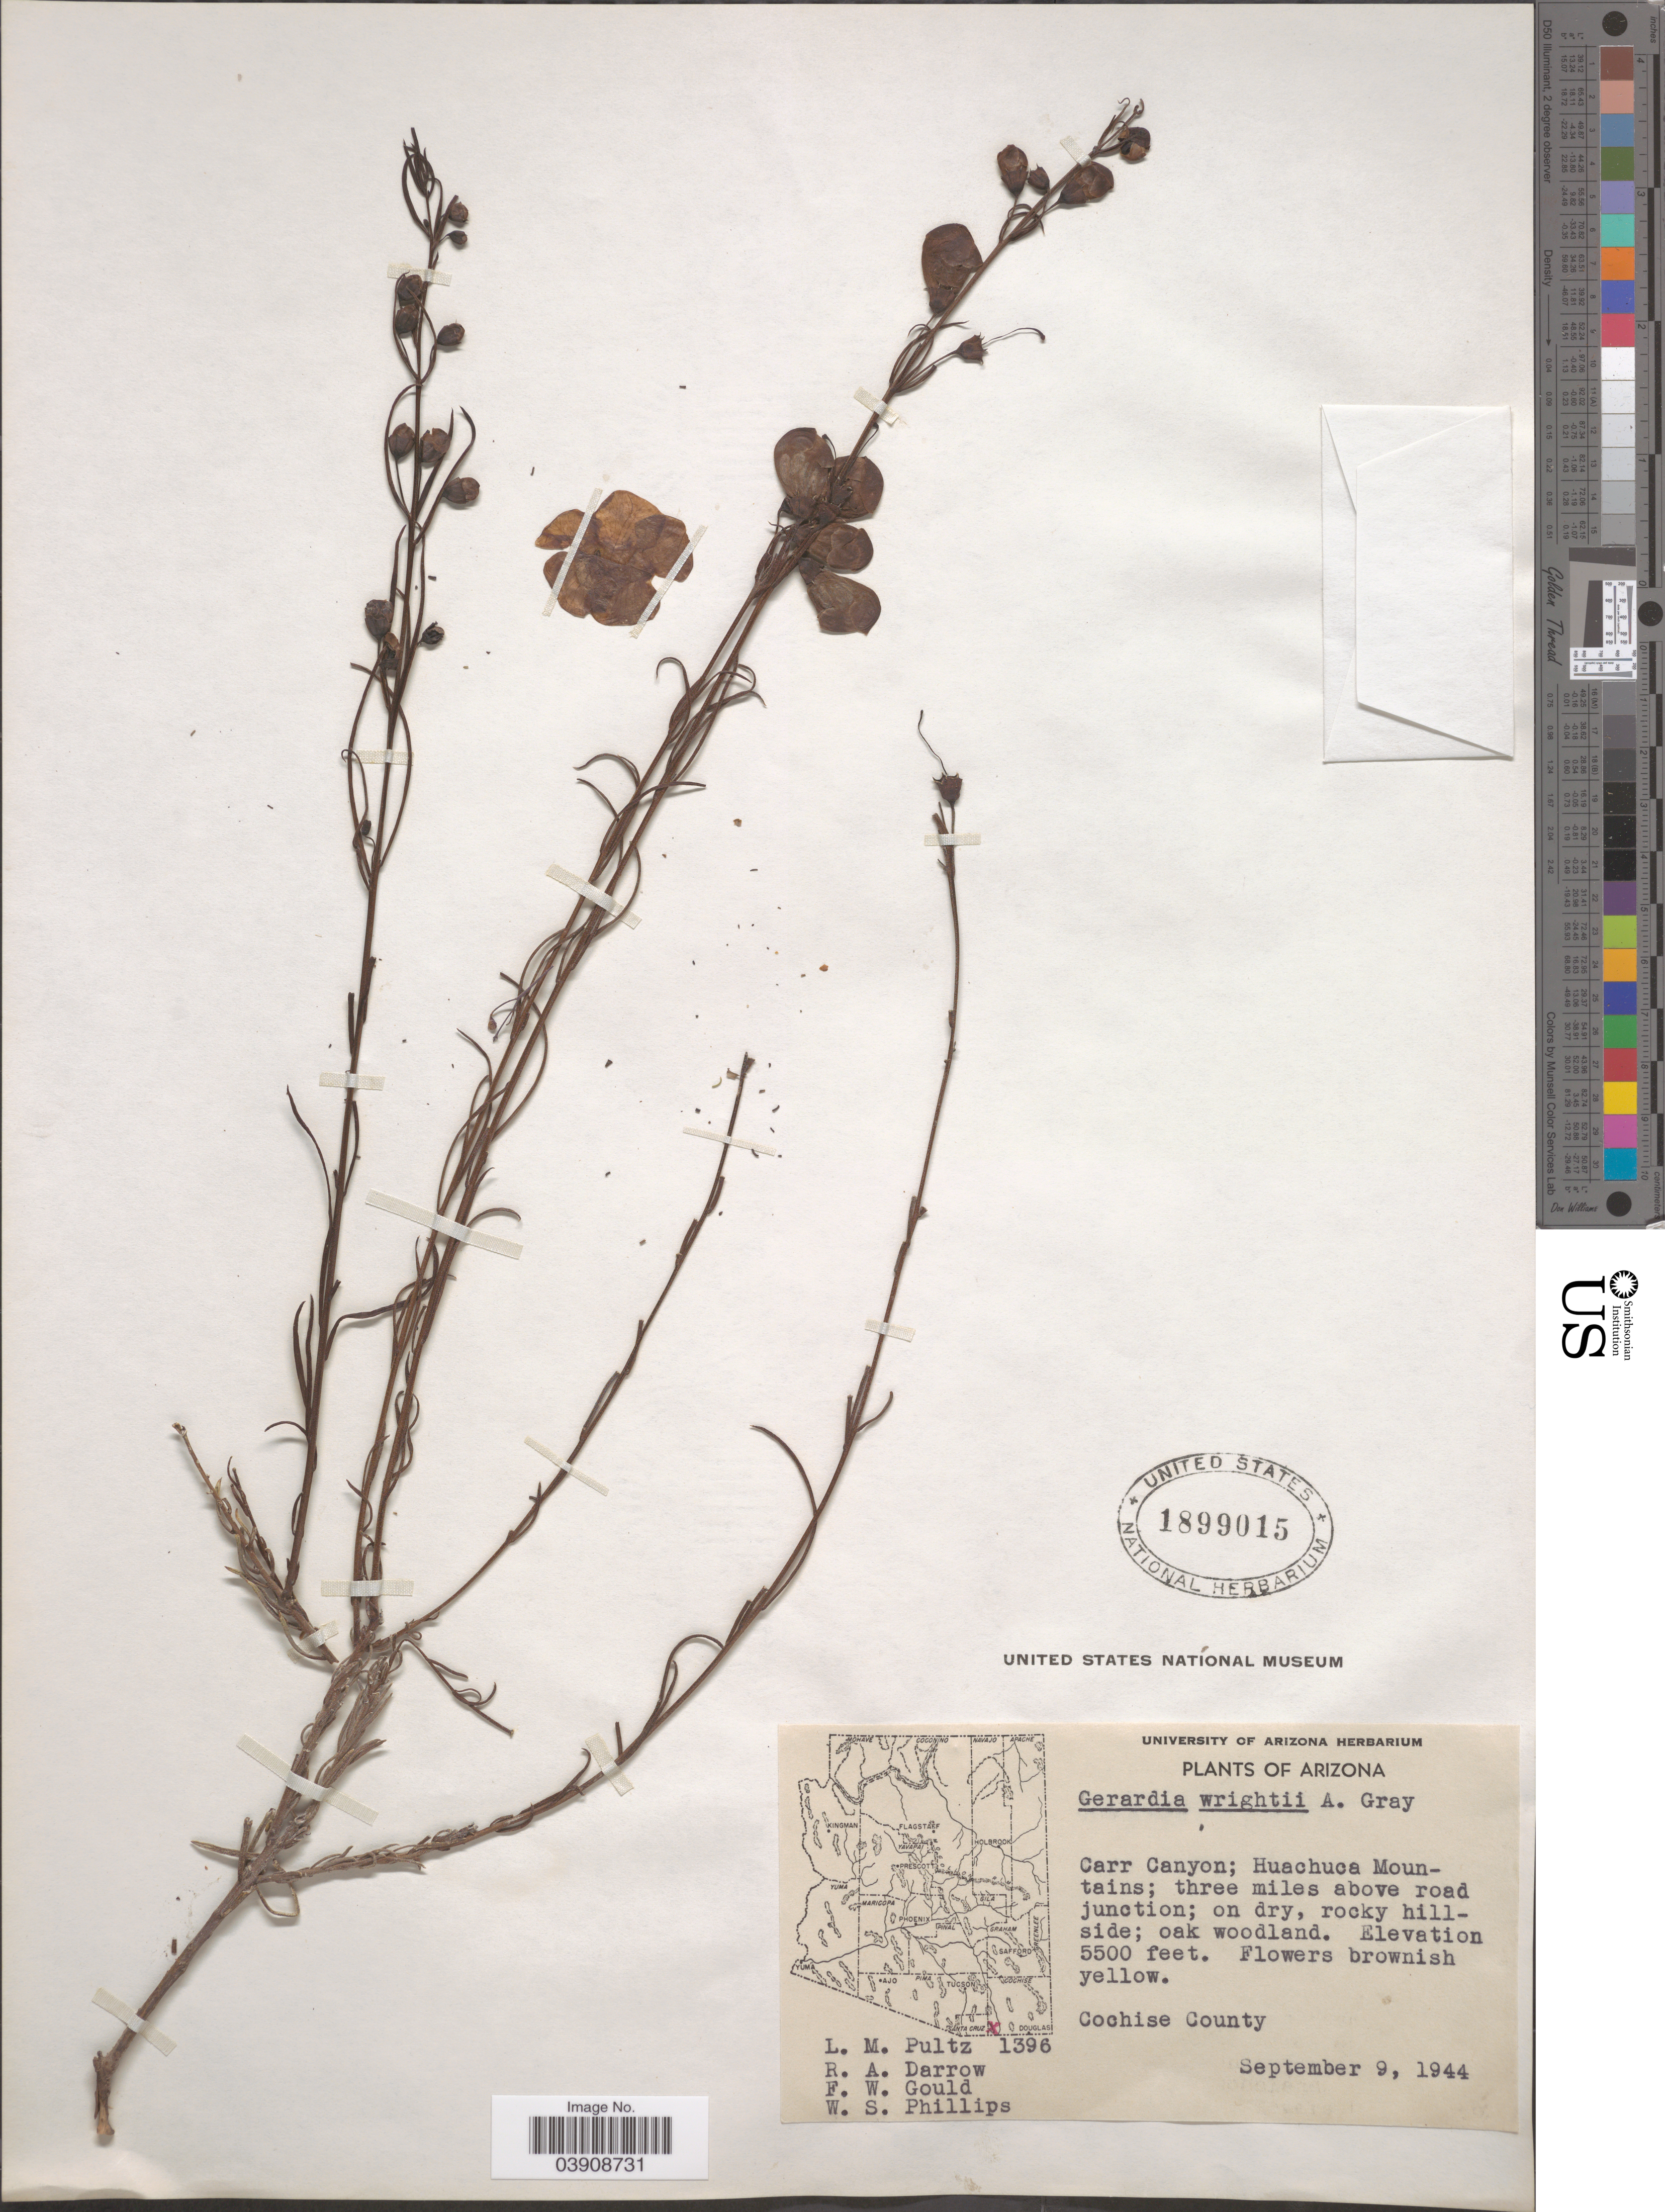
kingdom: Plantae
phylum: Tracheophyta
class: Magnoliopsida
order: Lamiales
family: Orobanchaceae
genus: Agalinis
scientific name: Agalinis wrightii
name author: (A. Gray) Tidestr.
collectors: L. Pultz, R. A. Darrow, F. W. Gould & W. S. Phillips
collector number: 1396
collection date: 1944-09-09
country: United States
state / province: Arizona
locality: Carr Canyon; Huachuca Mountains; three miles above road junction; on dry, rocky hillside; oak woodland. Cochise County.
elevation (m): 1676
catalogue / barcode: US 1899015